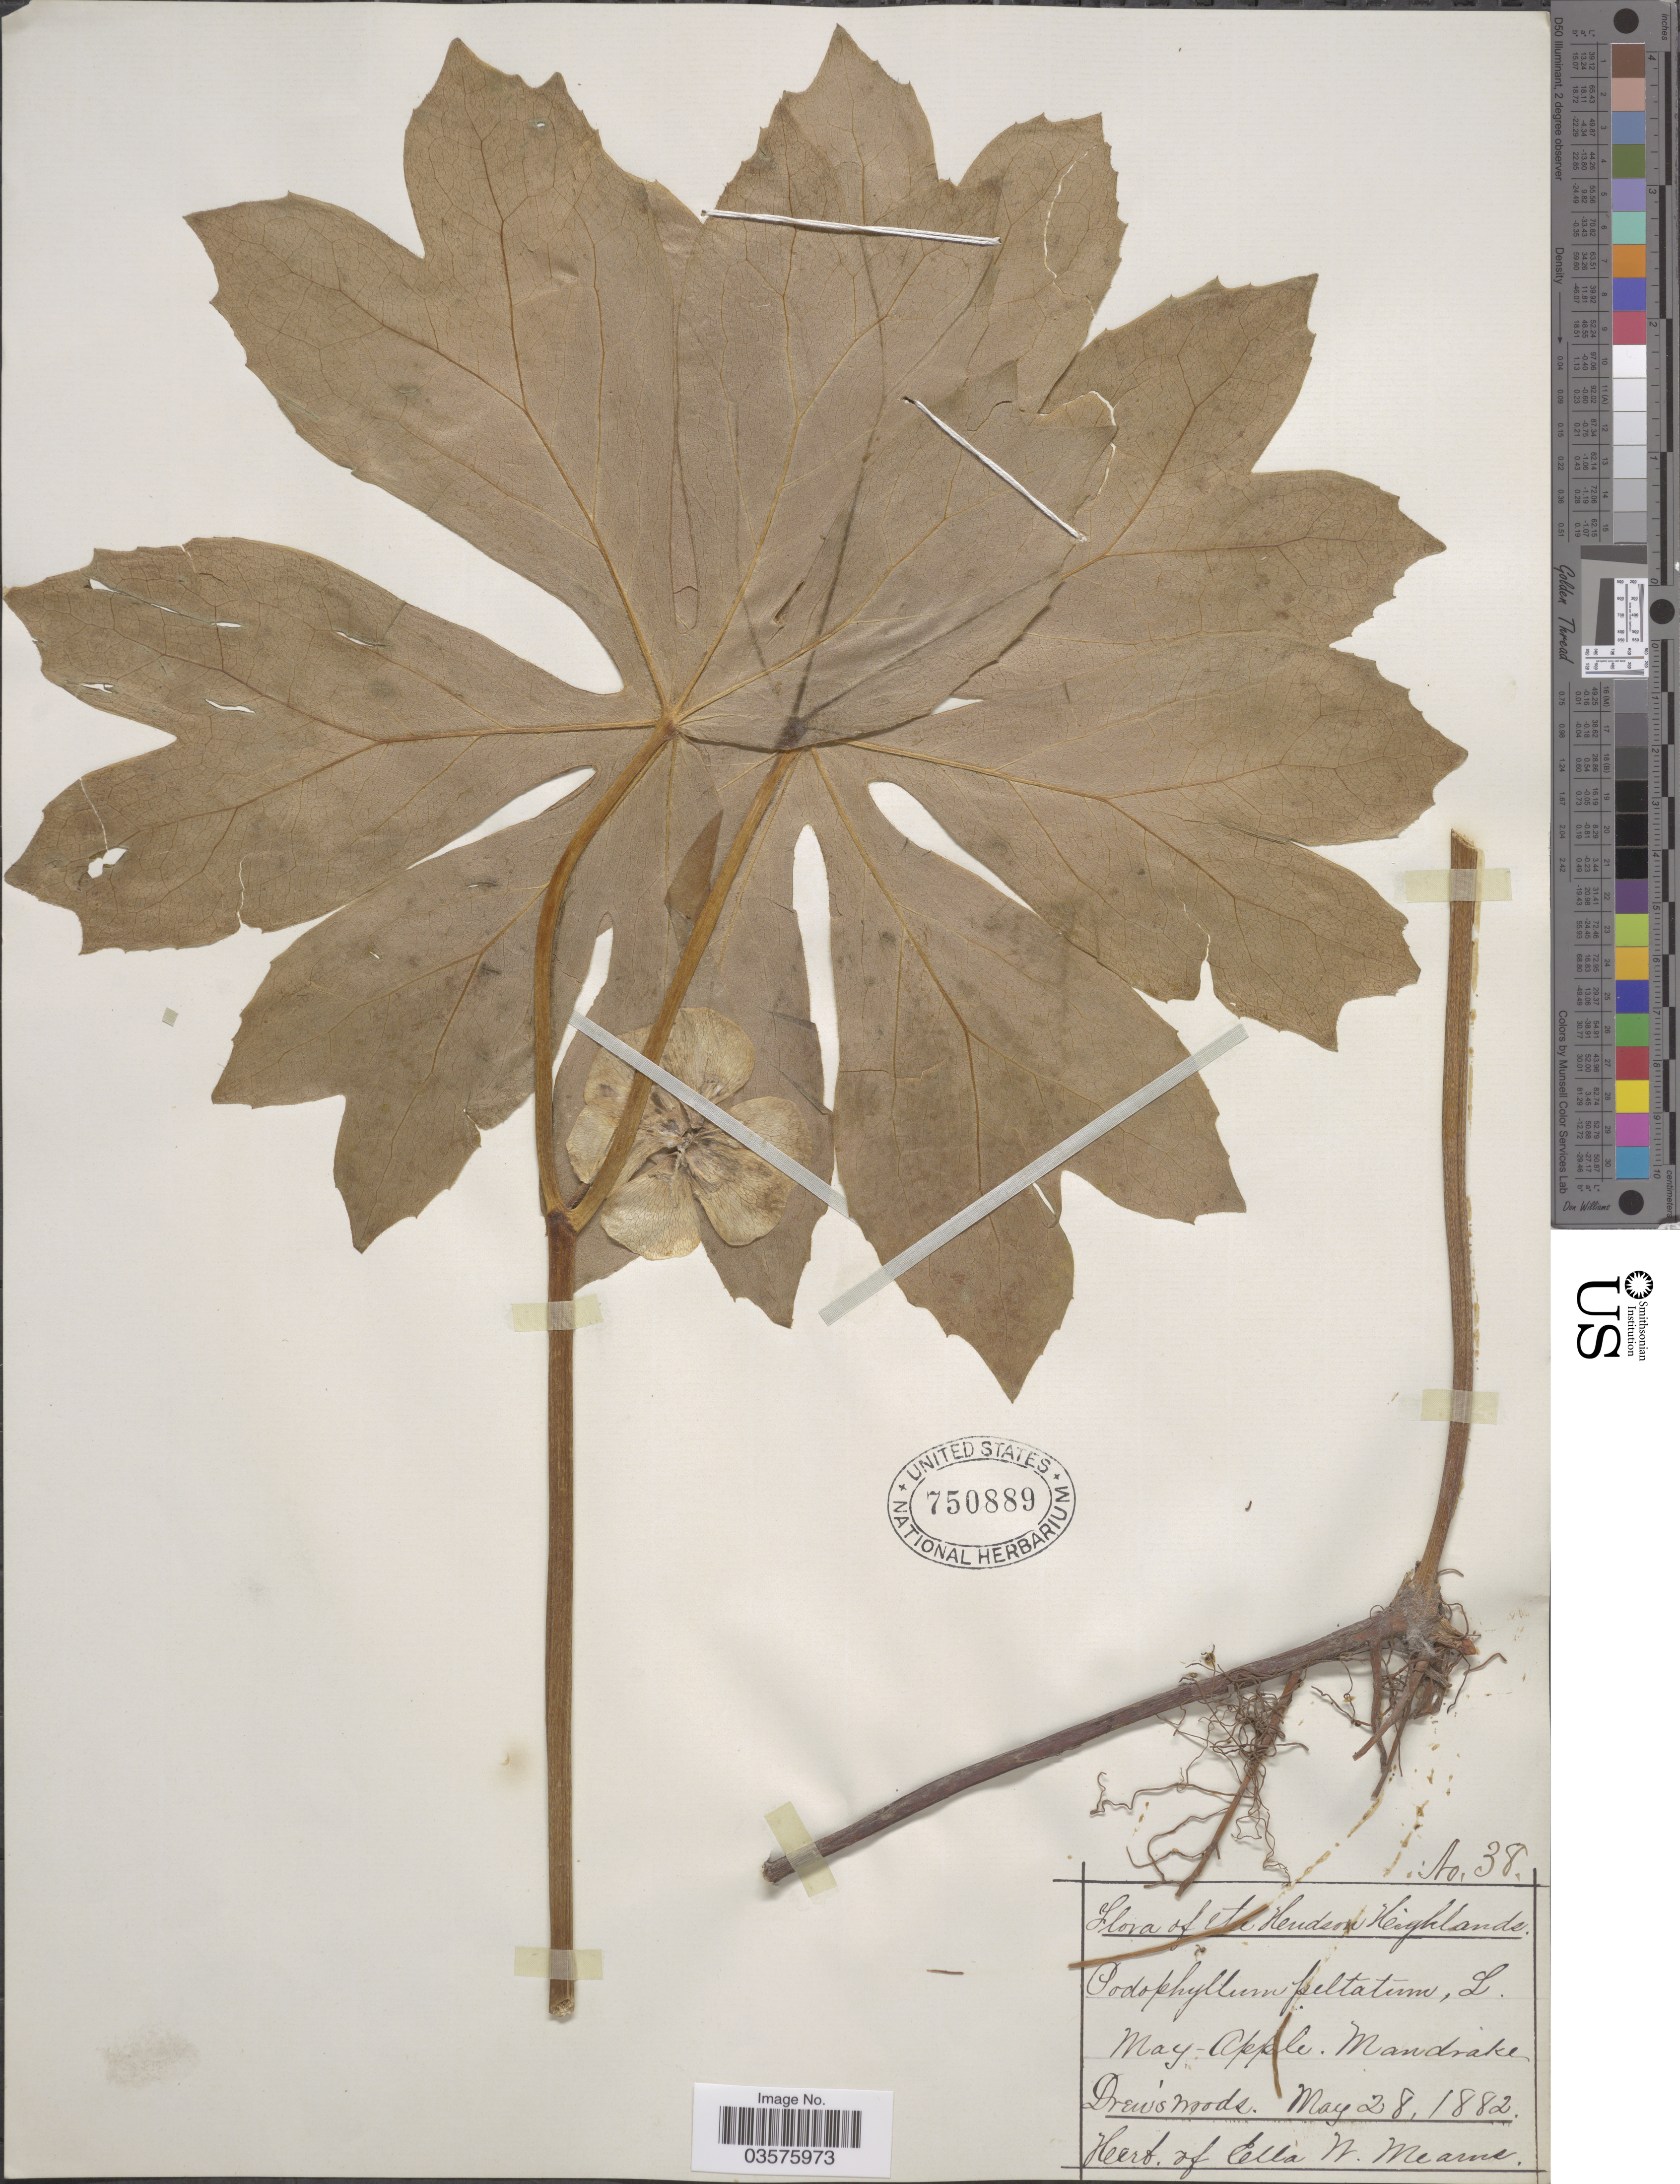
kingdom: Plantae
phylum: Tracheophyta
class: Magnoliopsida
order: Ranunculales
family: Berberidaceae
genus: Podophyllum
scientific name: Podophyllum peltatum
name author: L.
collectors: ex herb. Ella W. Mearns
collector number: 38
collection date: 1882-05-28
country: United States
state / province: New York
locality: The Hudson Highlands. Drew's woods.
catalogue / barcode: US 750889